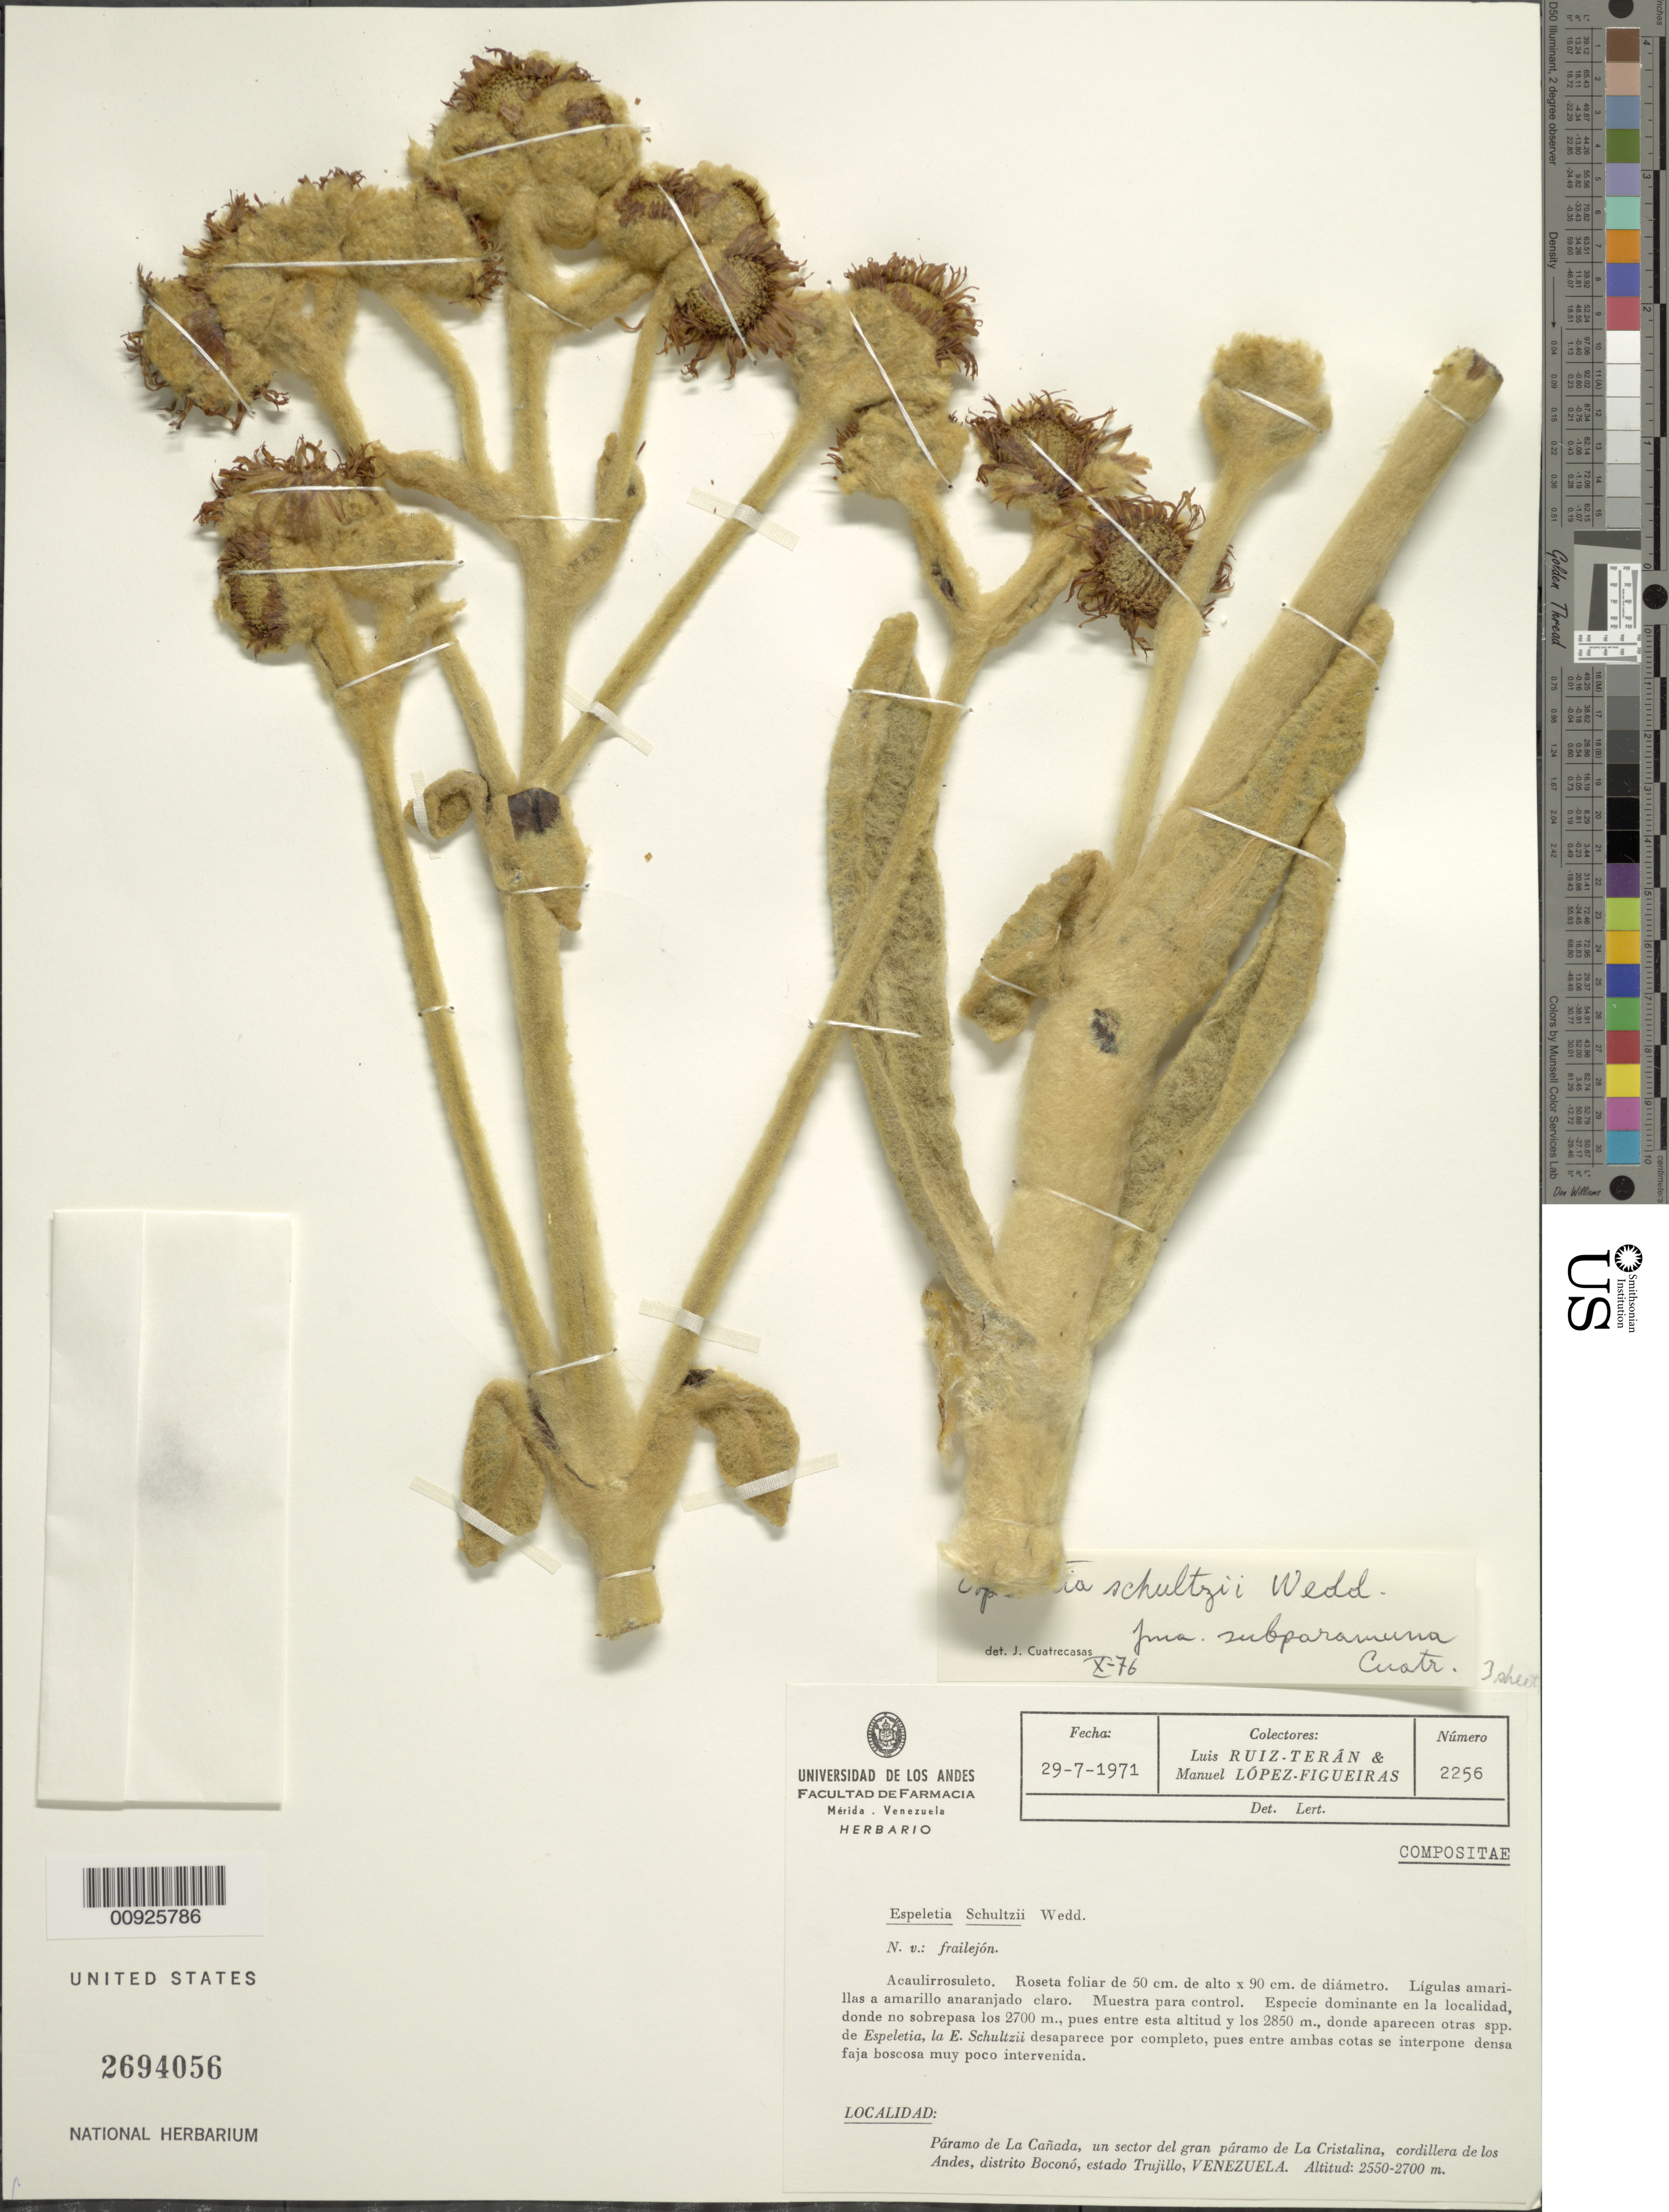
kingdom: Plantae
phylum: Tracheophyta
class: Magnoliopsida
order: Asterales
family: Asteraceae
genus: Espeletia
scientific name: Espeletia schultzii var. subparamuna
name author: Cuatrec.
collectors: L. E. Ruíz-Terán & M. López Figueiras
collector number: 2256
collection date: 1971-07-29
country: Venezuela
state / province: Trujillo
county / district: D. Boconó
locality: P. de la Cristalina. Páramo de la Cañada, un sector del gran Páramo de la Cristalina, cordillera de los Andes.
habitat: Especie dominante en la localidad, donde no sobrepasa los 2700 m, pues entre esta altitud y los 2800 m, donde aparecen otras especies de Espeletia, la E. schultzii desaparece por completo, pues entre ambas cotas se interpone una densa faja boscosa muy poc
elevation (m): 2550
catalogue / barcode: US 2694056